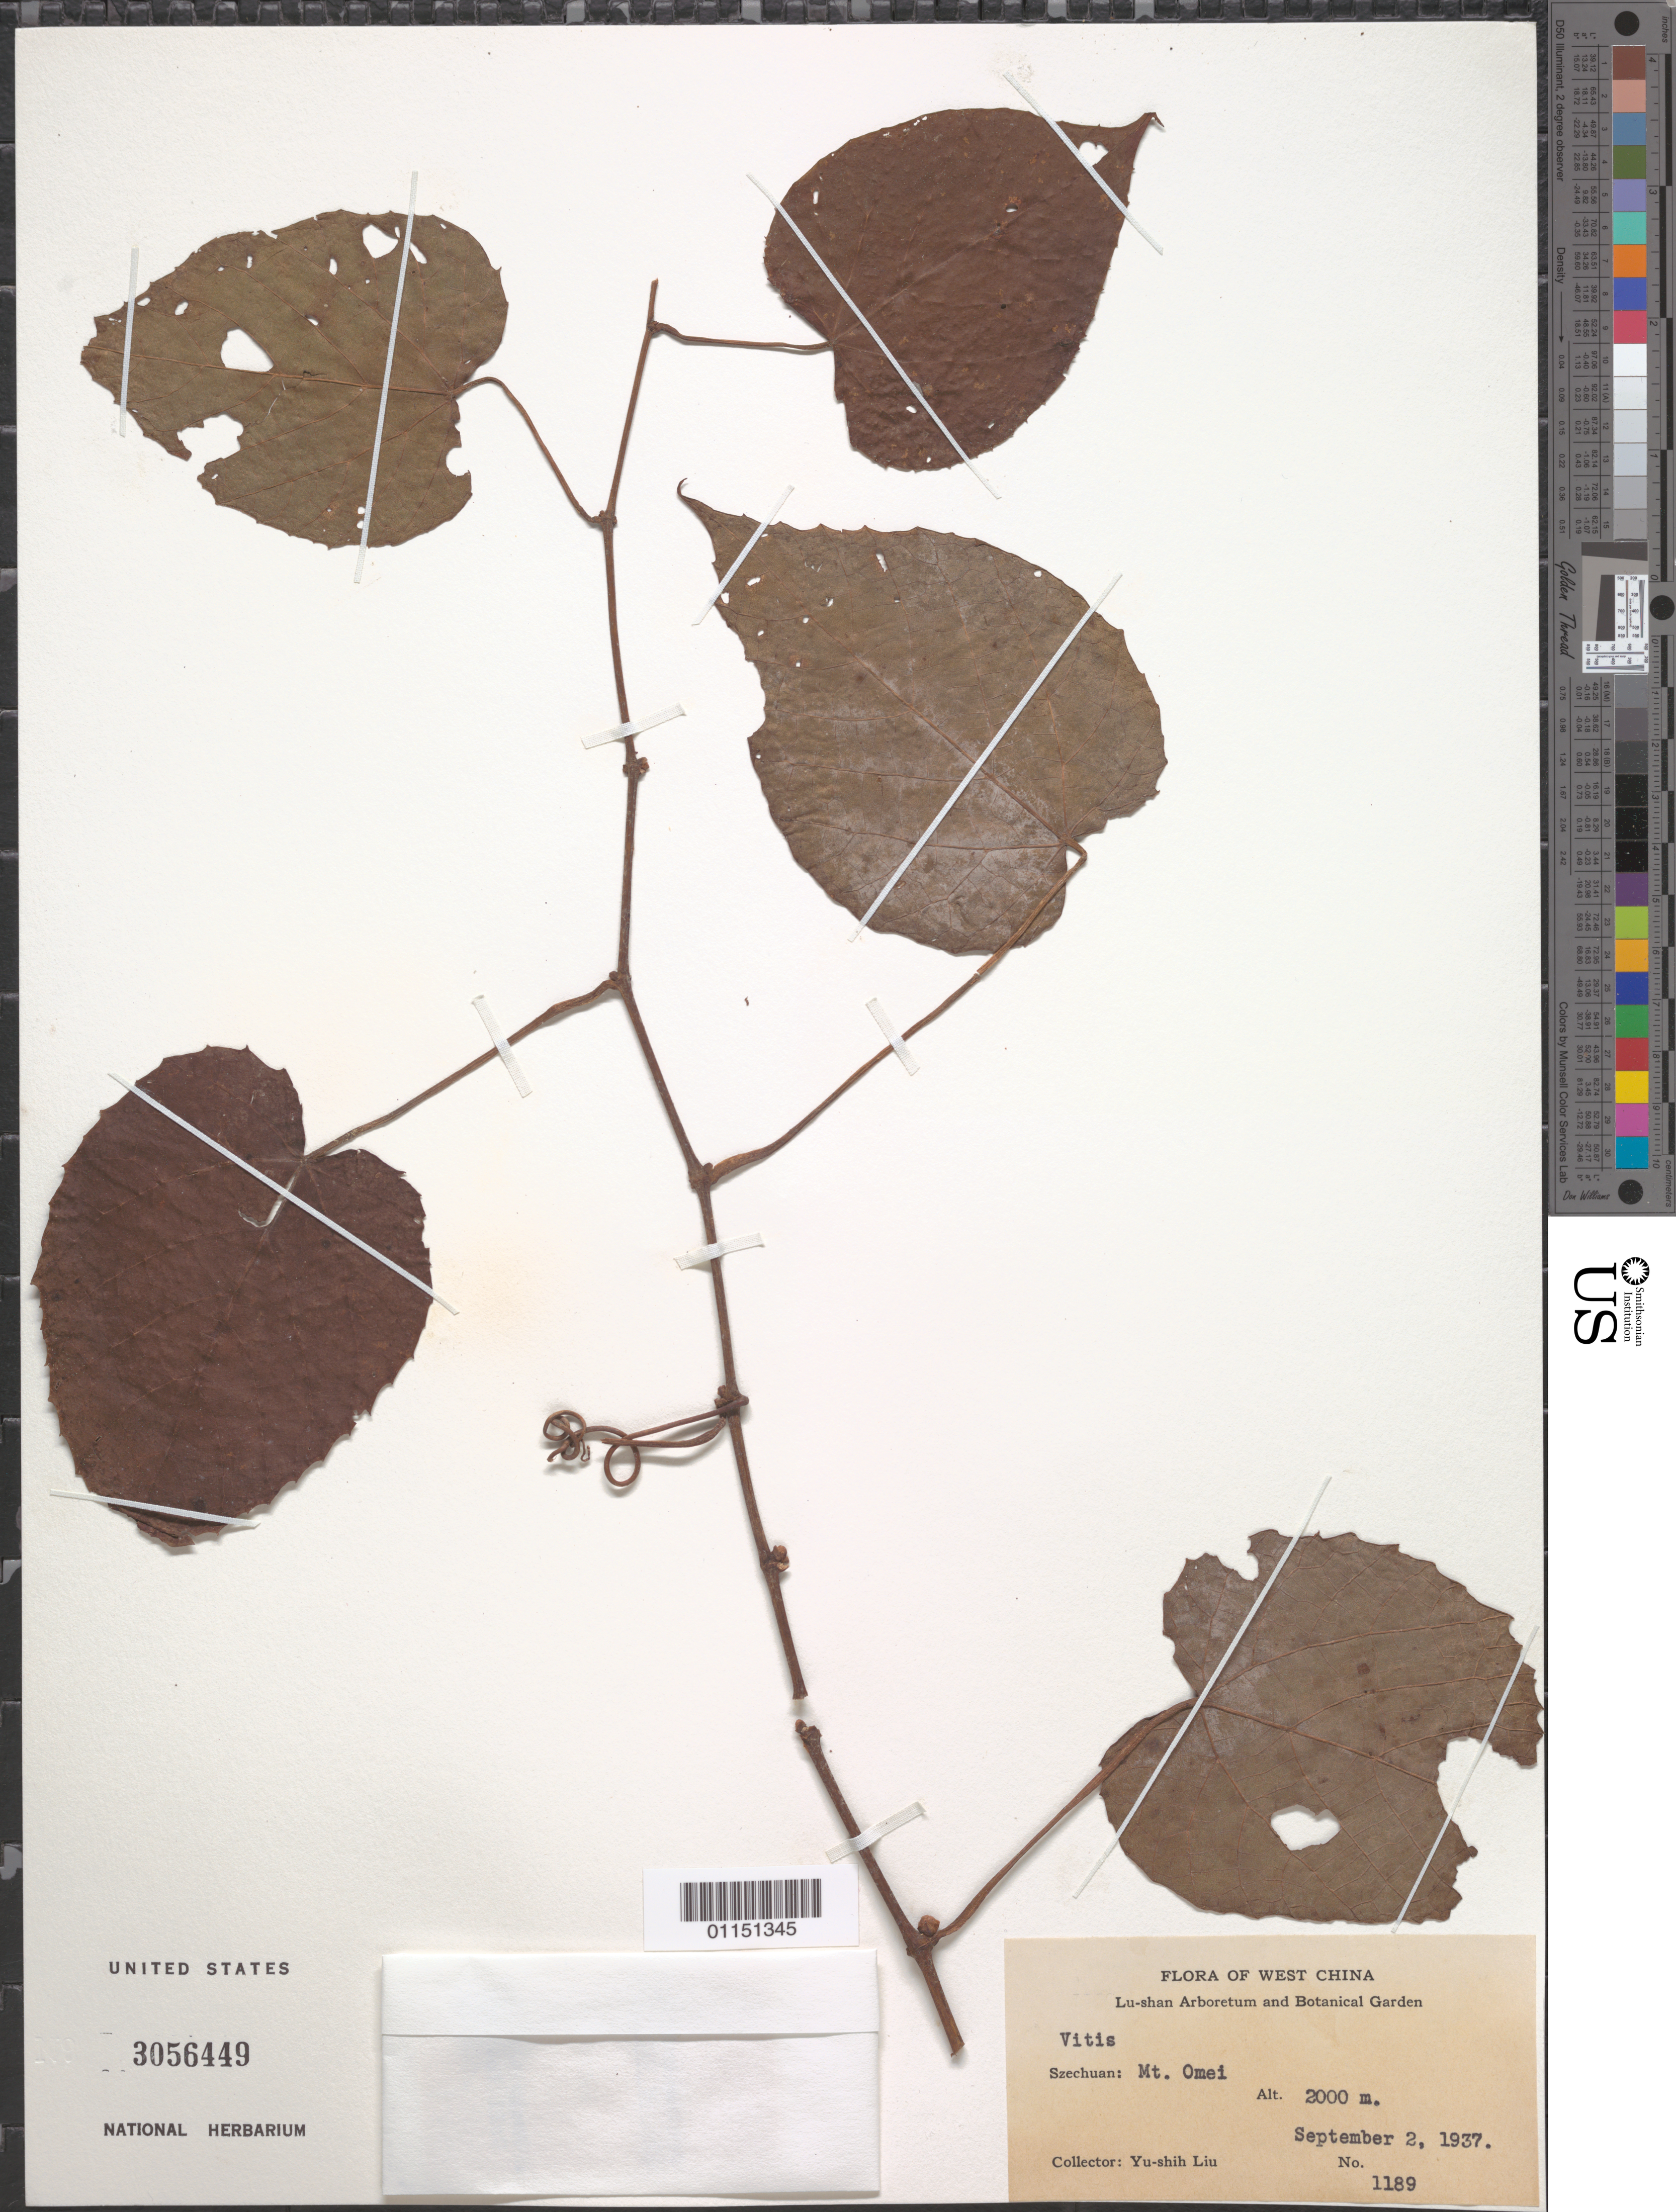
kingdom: Plantae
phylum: Tracheophyta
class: Magnoliopsida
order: Vitales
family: Vitaceae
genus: Vitis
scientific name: Vitis sp.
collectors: Y.-S. Liu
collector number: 1189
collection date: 1937-09-02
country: China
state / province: Sichuan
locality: Mt Omei.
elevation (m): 2000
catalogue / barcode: US 3056449